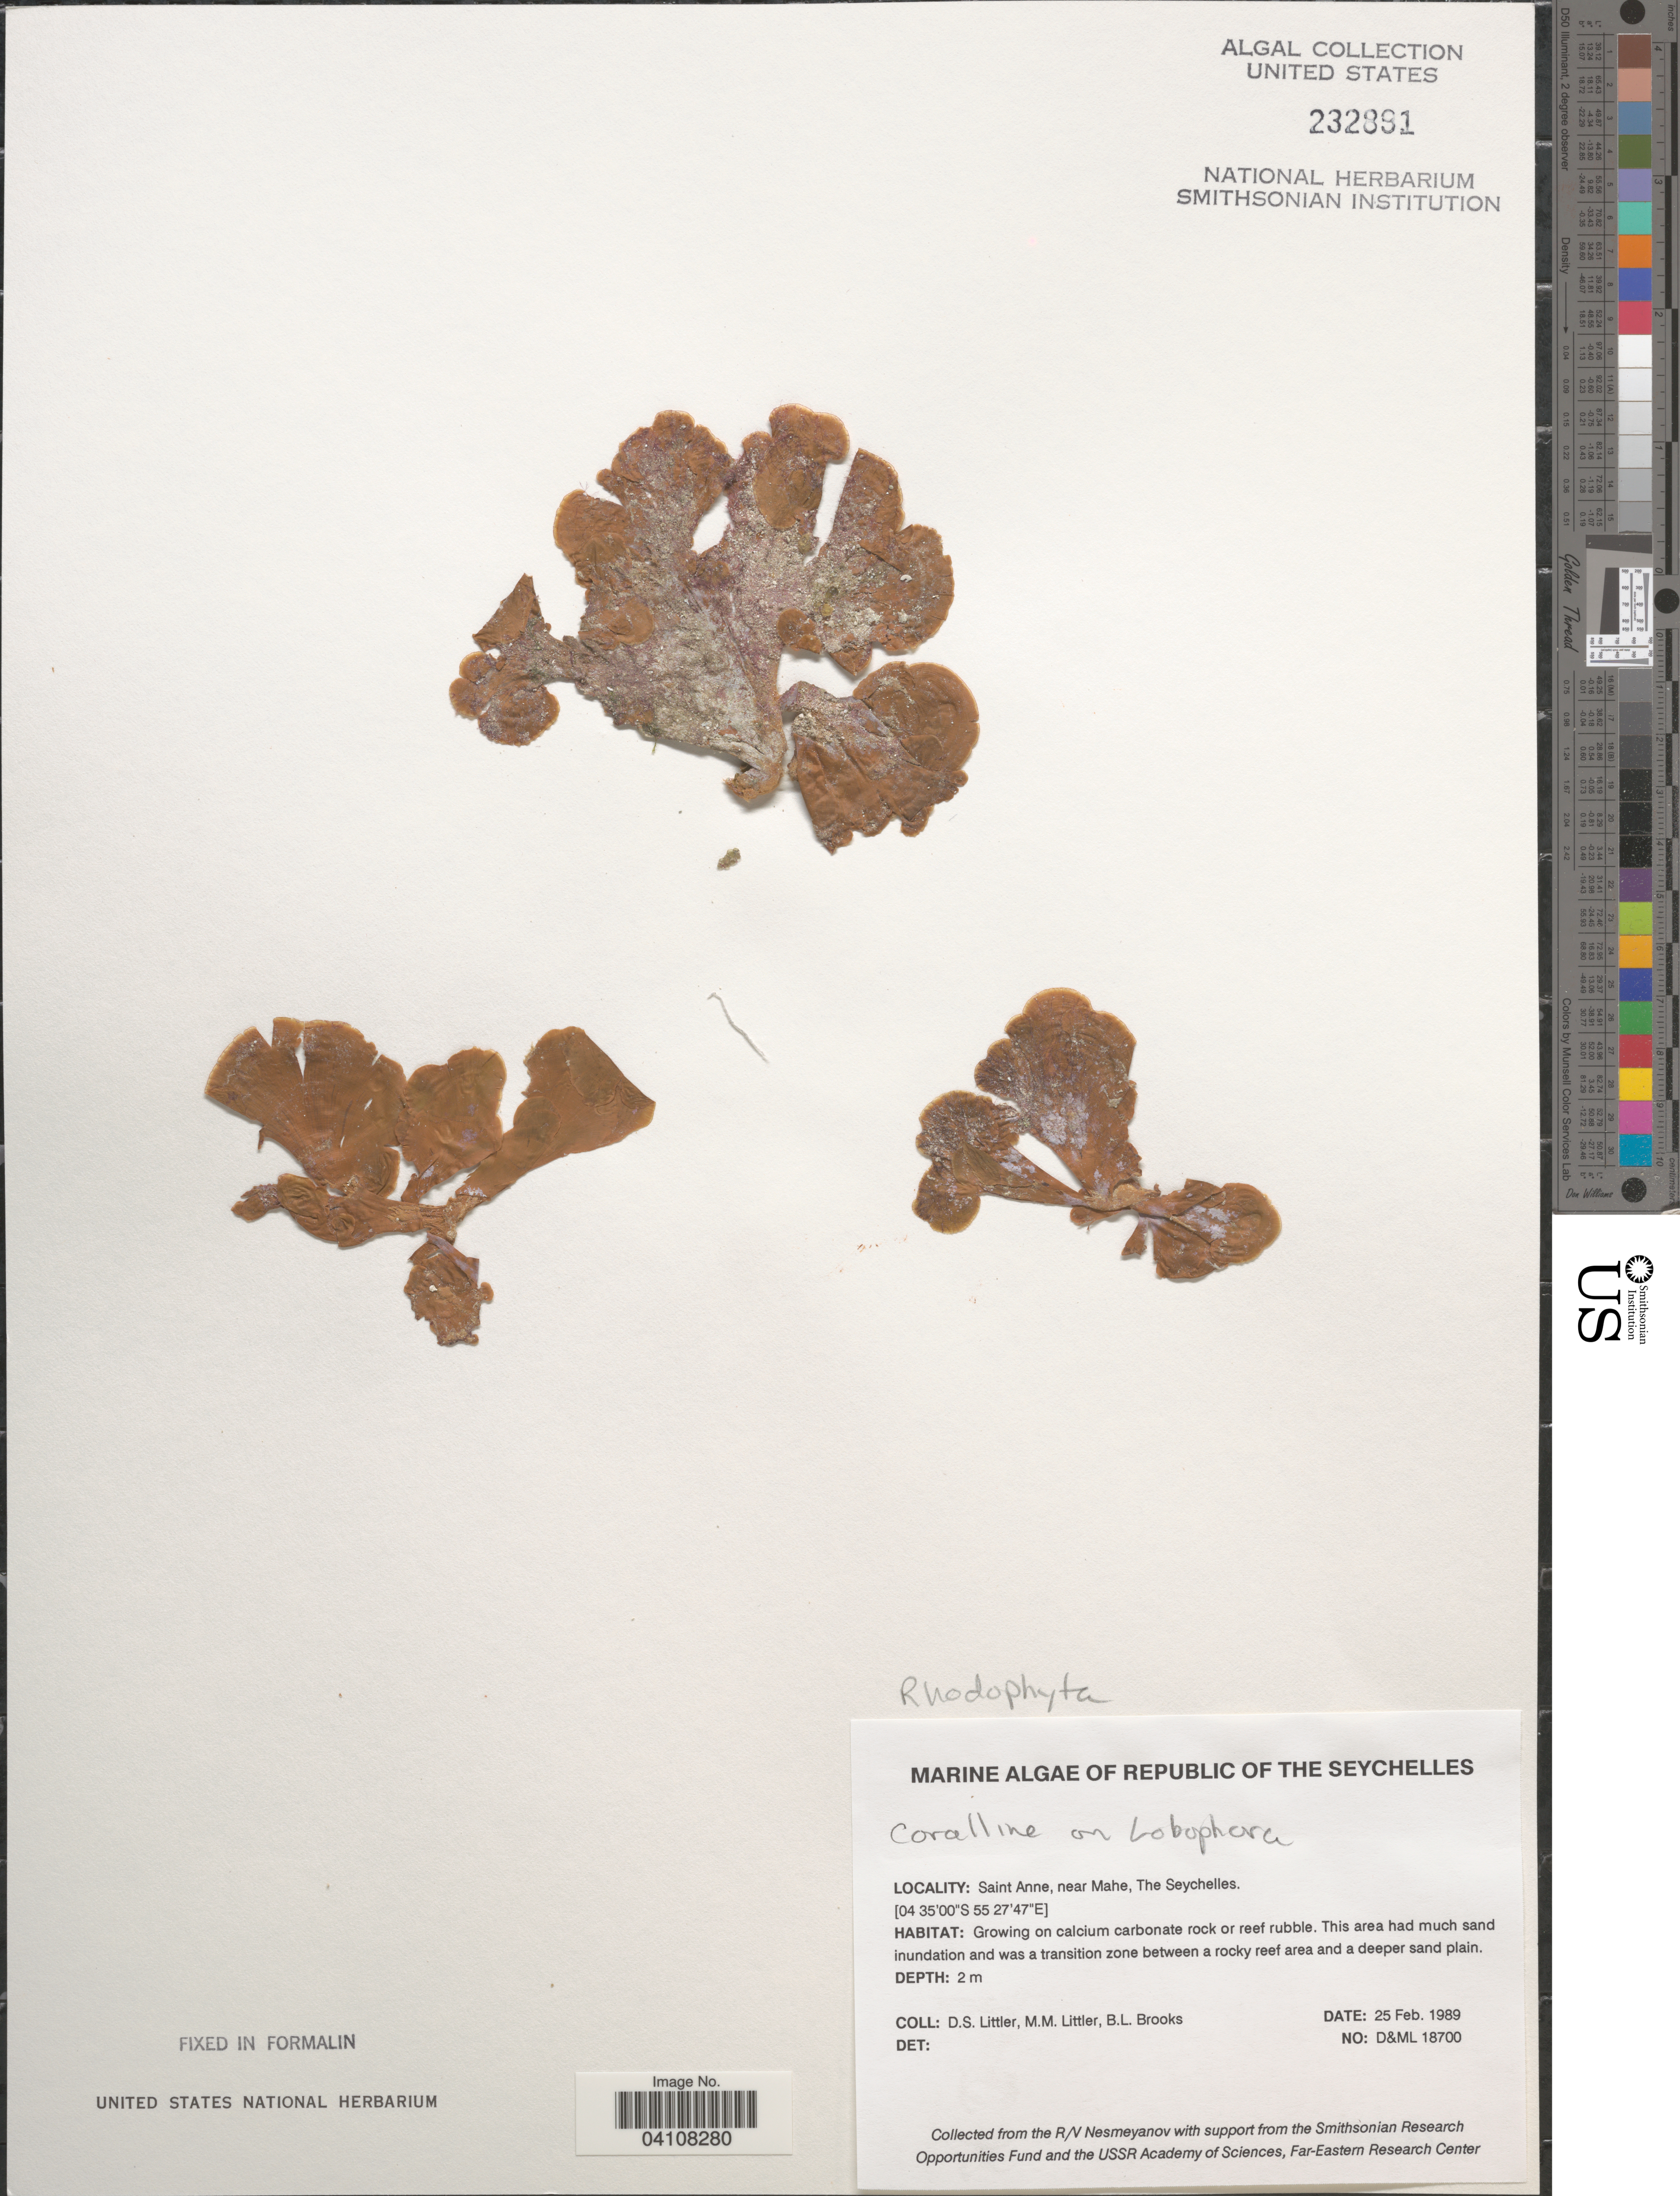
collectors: D. S. Littler & B. Brooks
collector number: D&ML18700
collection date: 1989-02-25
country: Seychelles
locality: Republic of The Seychelles. Saint Anne, near Mahe.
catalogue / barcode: US 232891